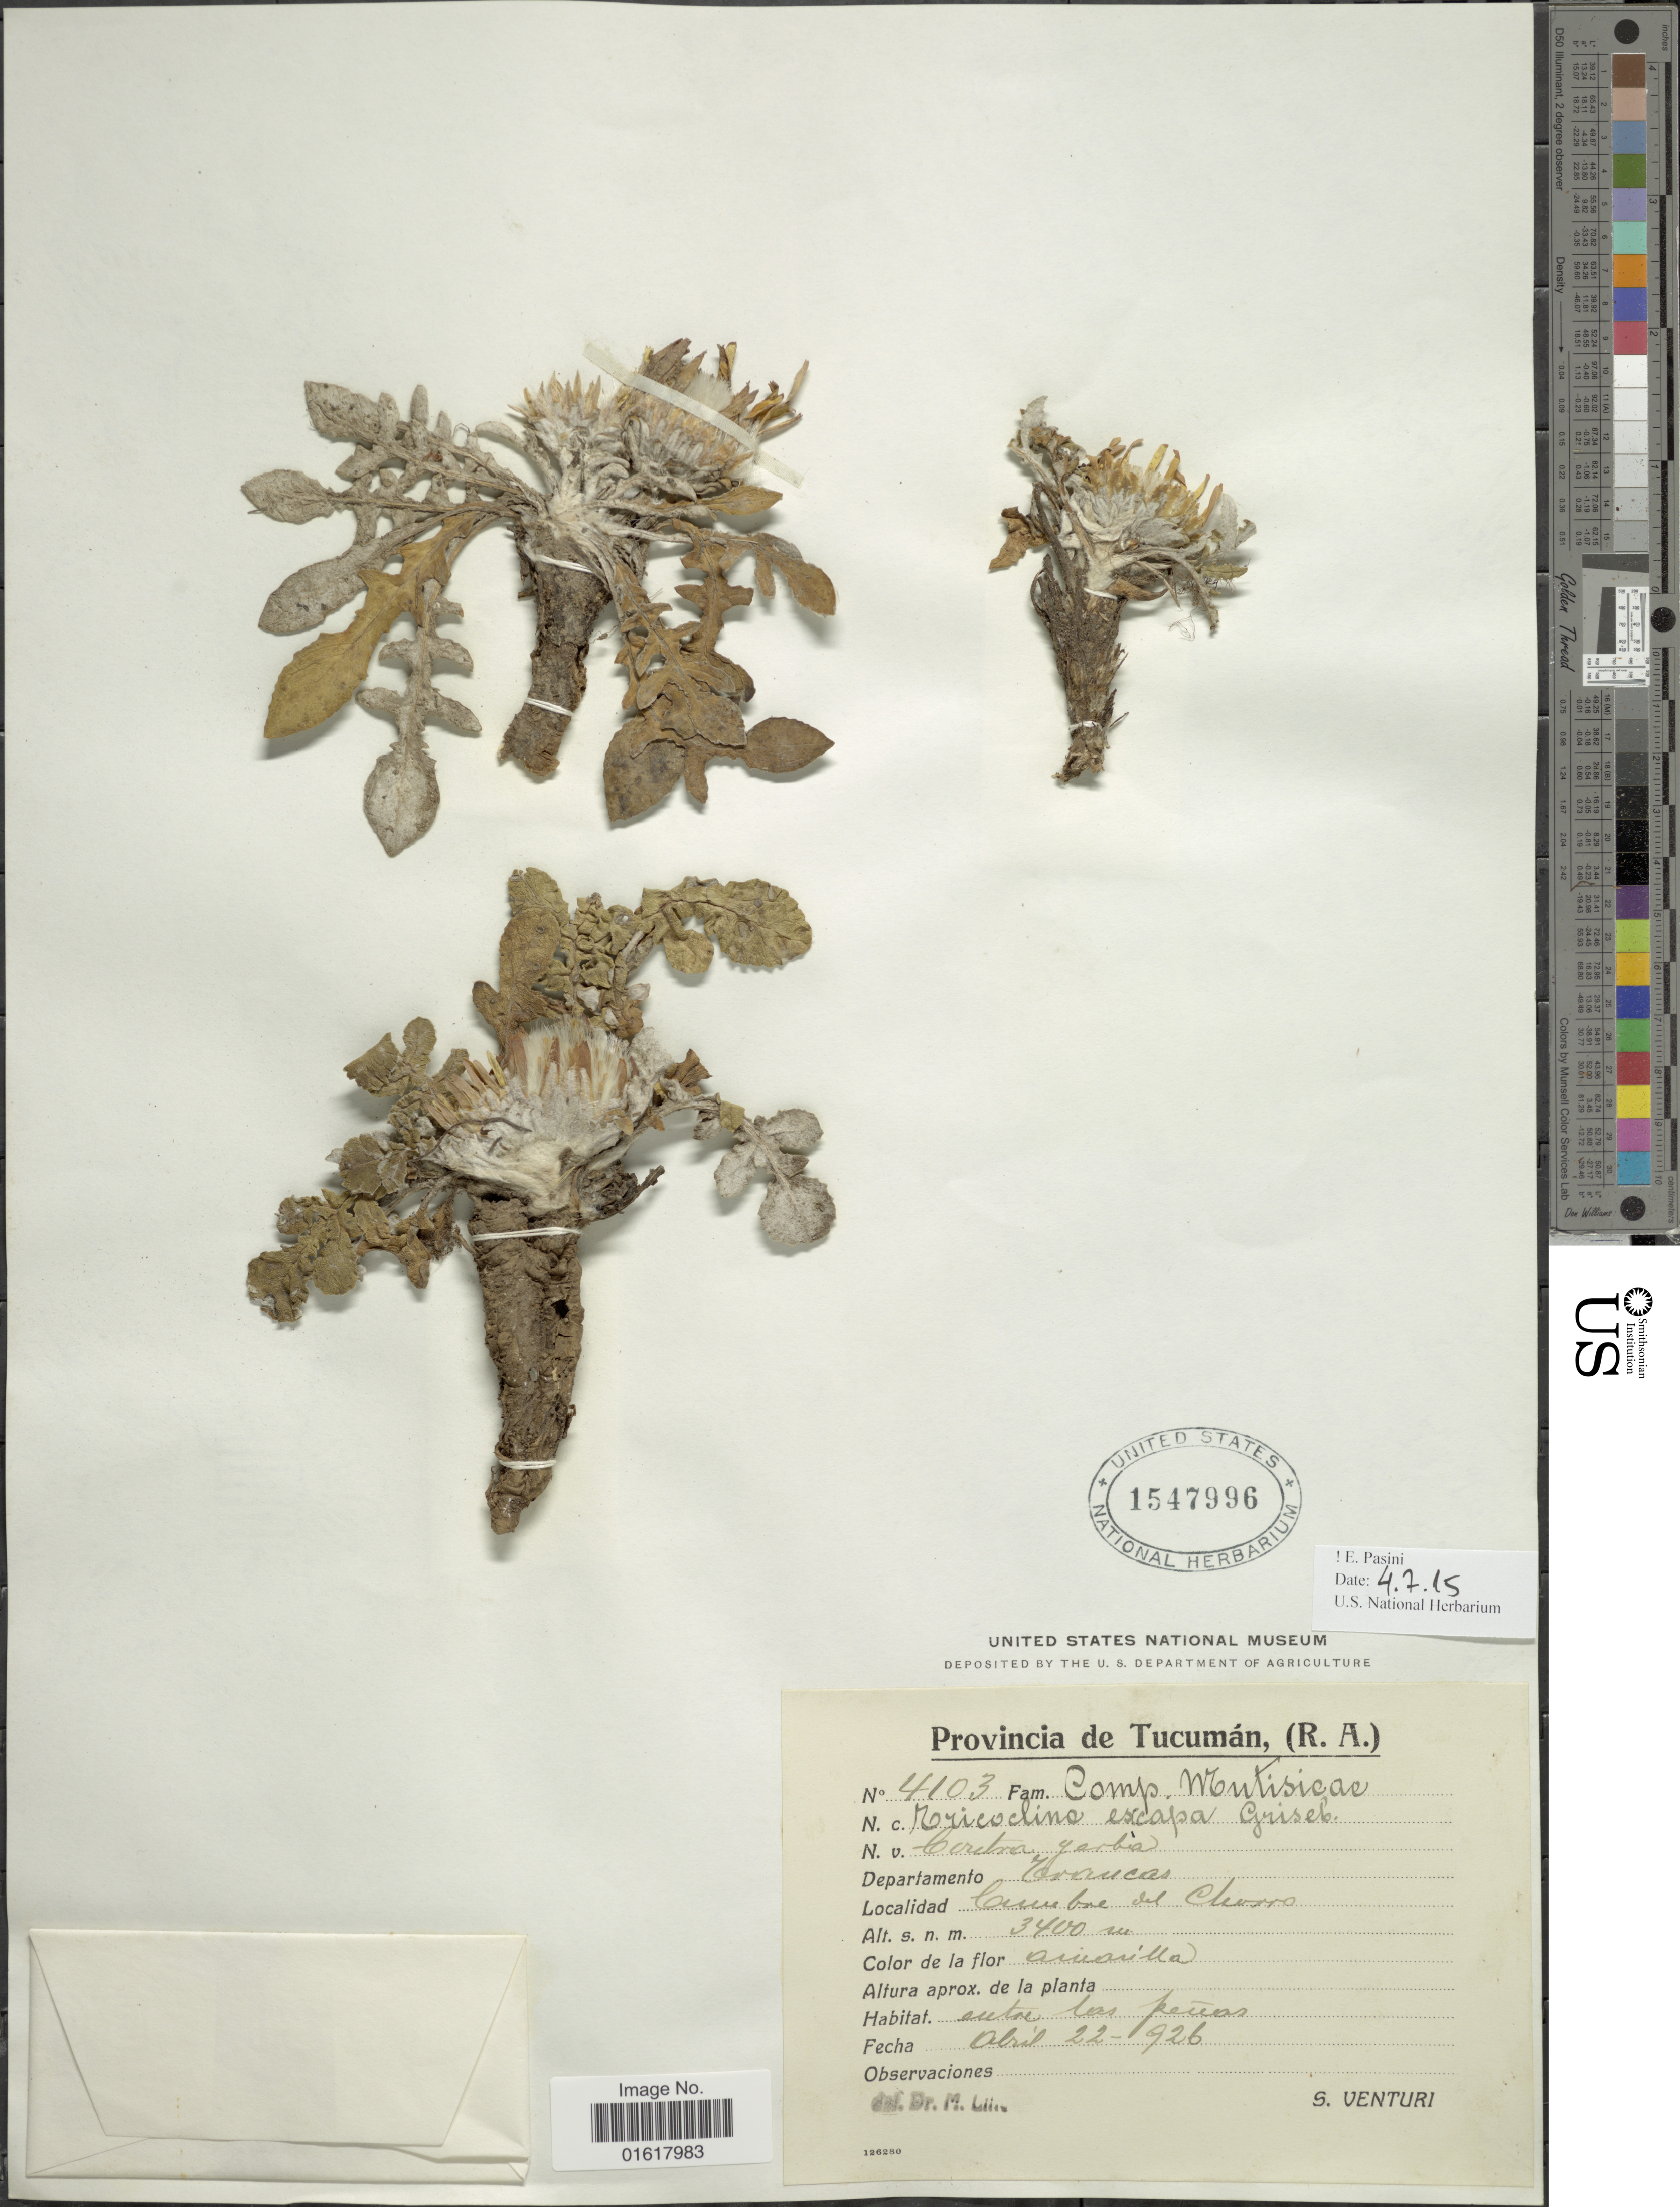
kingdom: Plantae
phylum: Tracheophyta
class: Magnoliopsida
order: Asterales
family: Asteraceae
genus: Trichocline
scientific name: Trichocline exscapa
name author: Griseb.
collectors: S. Venturi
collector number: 4103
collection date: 1926-04-22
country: Argentina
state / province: Tucuman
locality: Departamento Trancas. Cumbre del Chorro.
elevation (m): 3400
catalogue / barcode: US 1547996